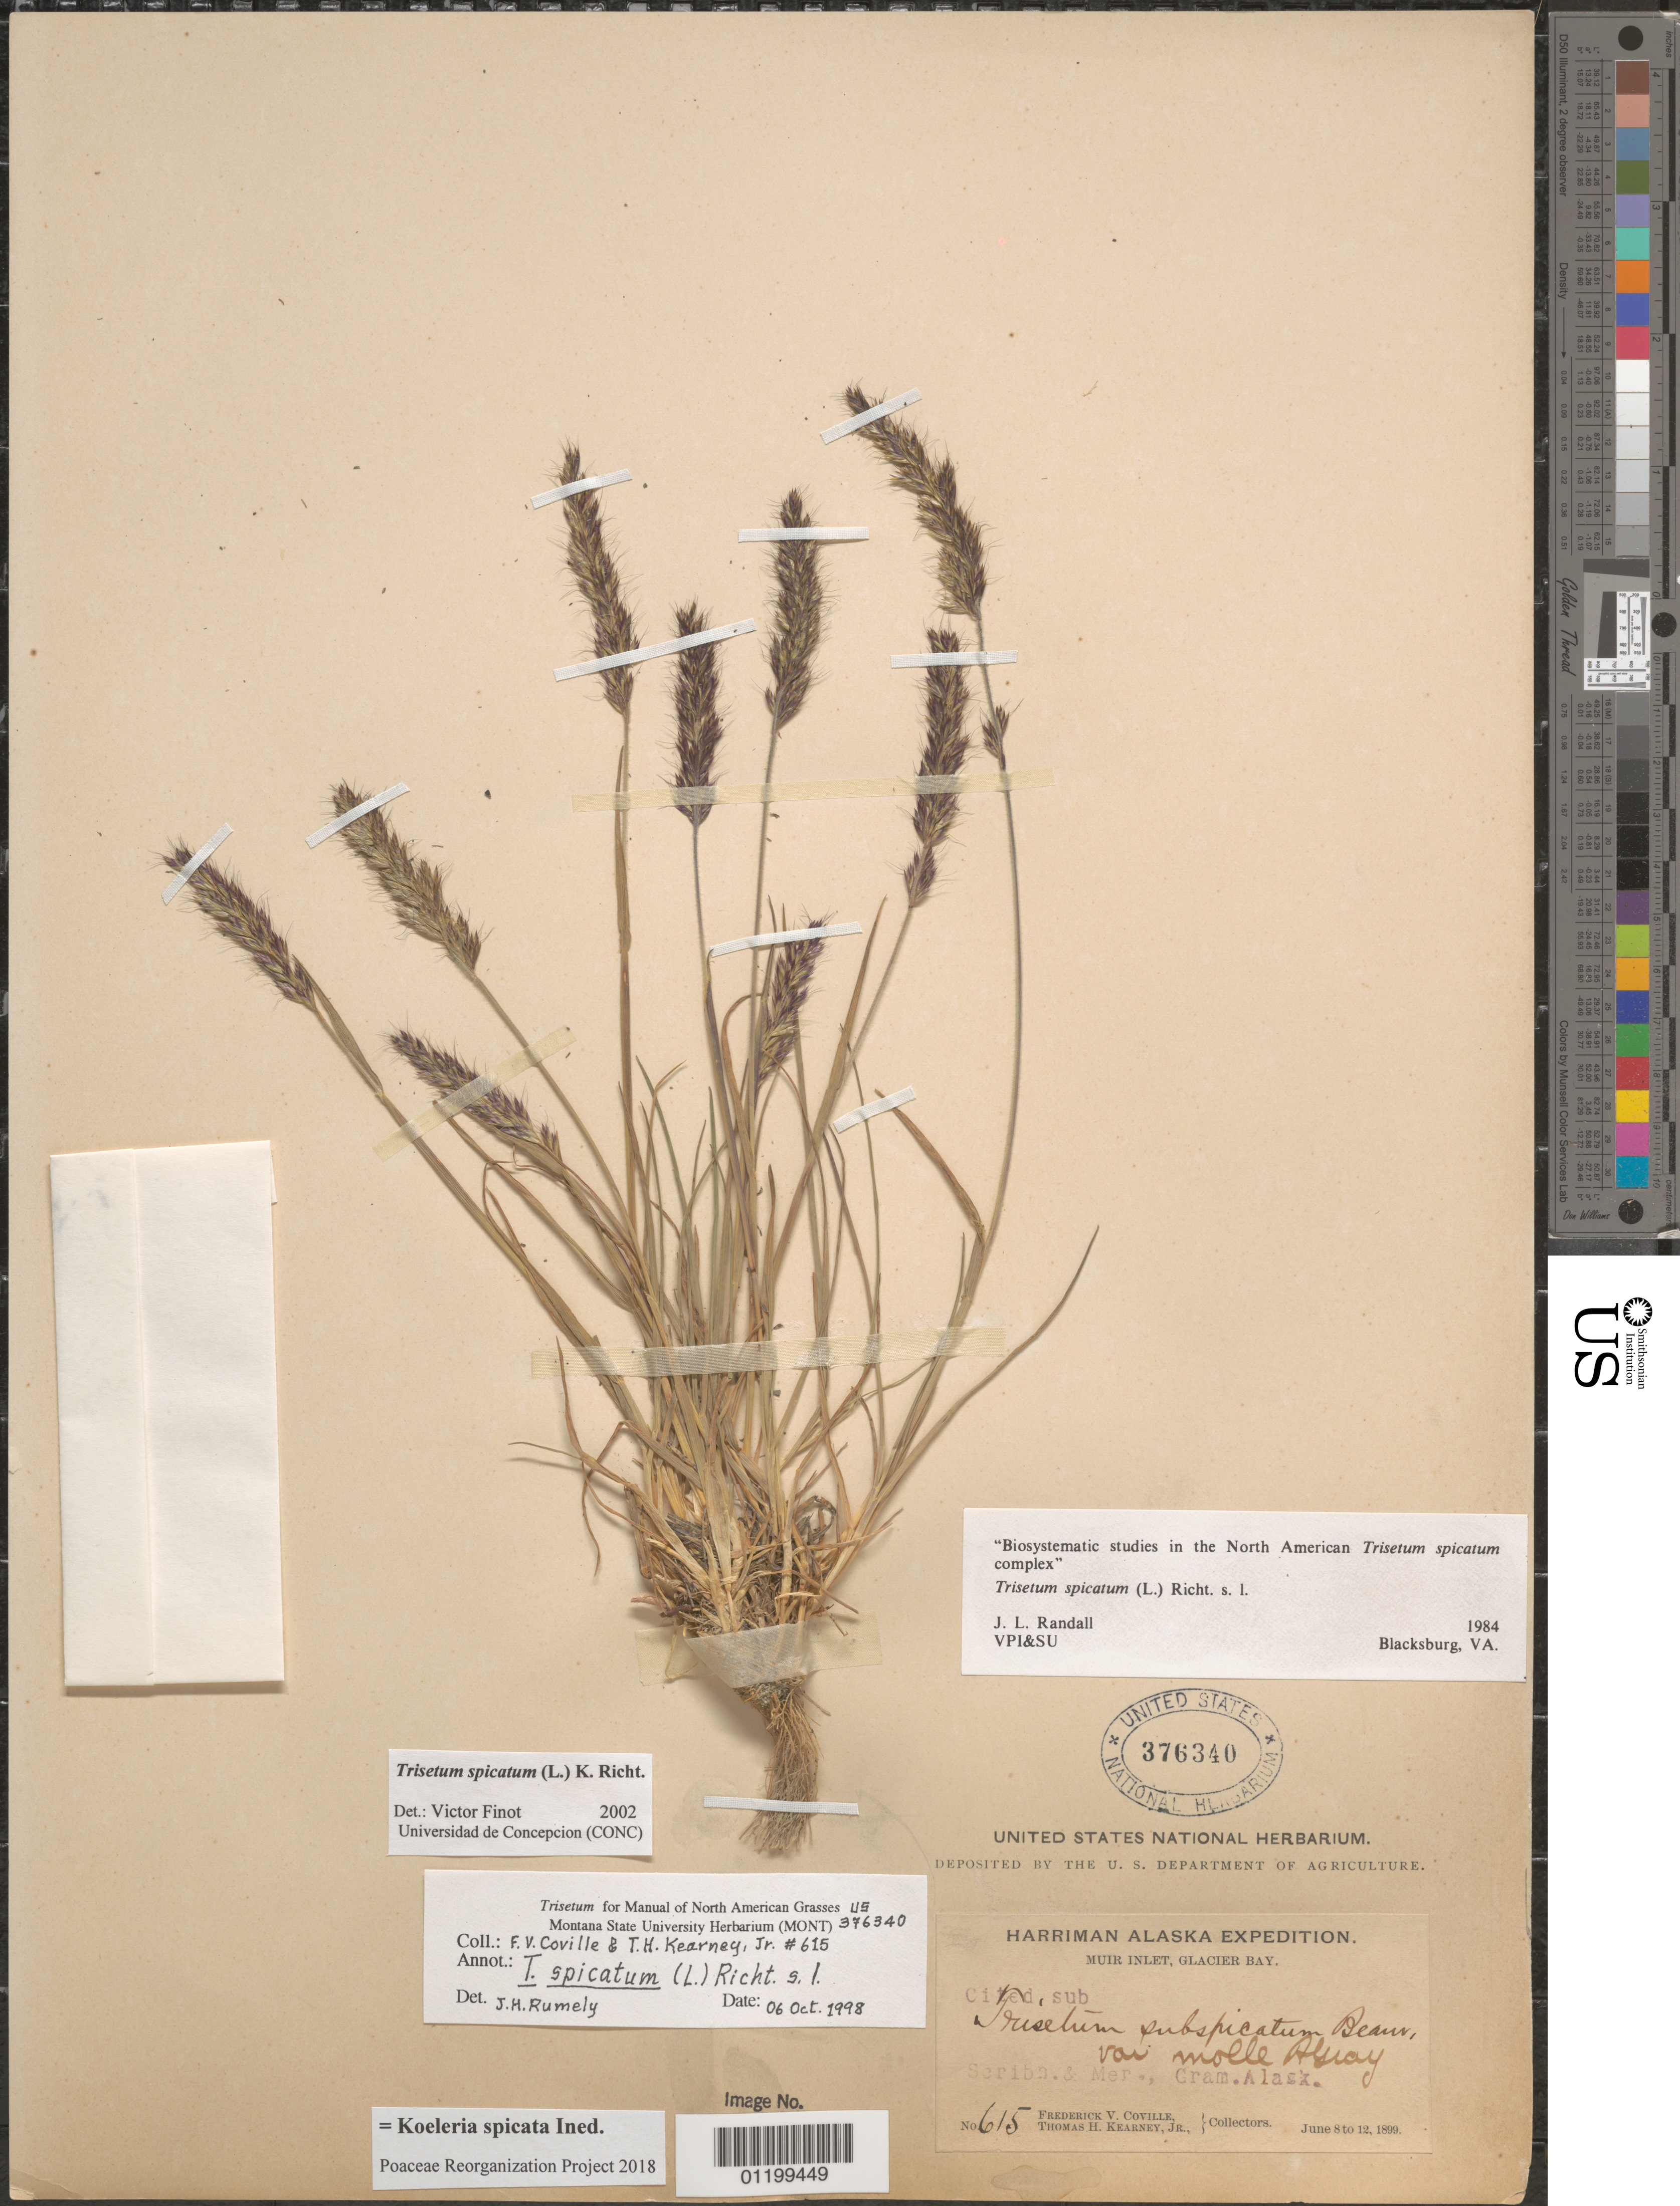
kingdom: Plantae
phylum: Tracheophyta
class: Liliopsida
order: Poales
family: Poaceae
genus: Koeleria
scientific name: Koeleria spicata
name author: (L.) Barberá et al.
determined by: Poaceae Reorganization Project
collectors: F. V. Coville & T. H. Kearney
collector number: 615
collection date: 1899-06-08/1899-06-12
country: United States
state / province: Alaska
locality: Muir Inlet, Glacier Bay.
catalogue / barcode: US 376340